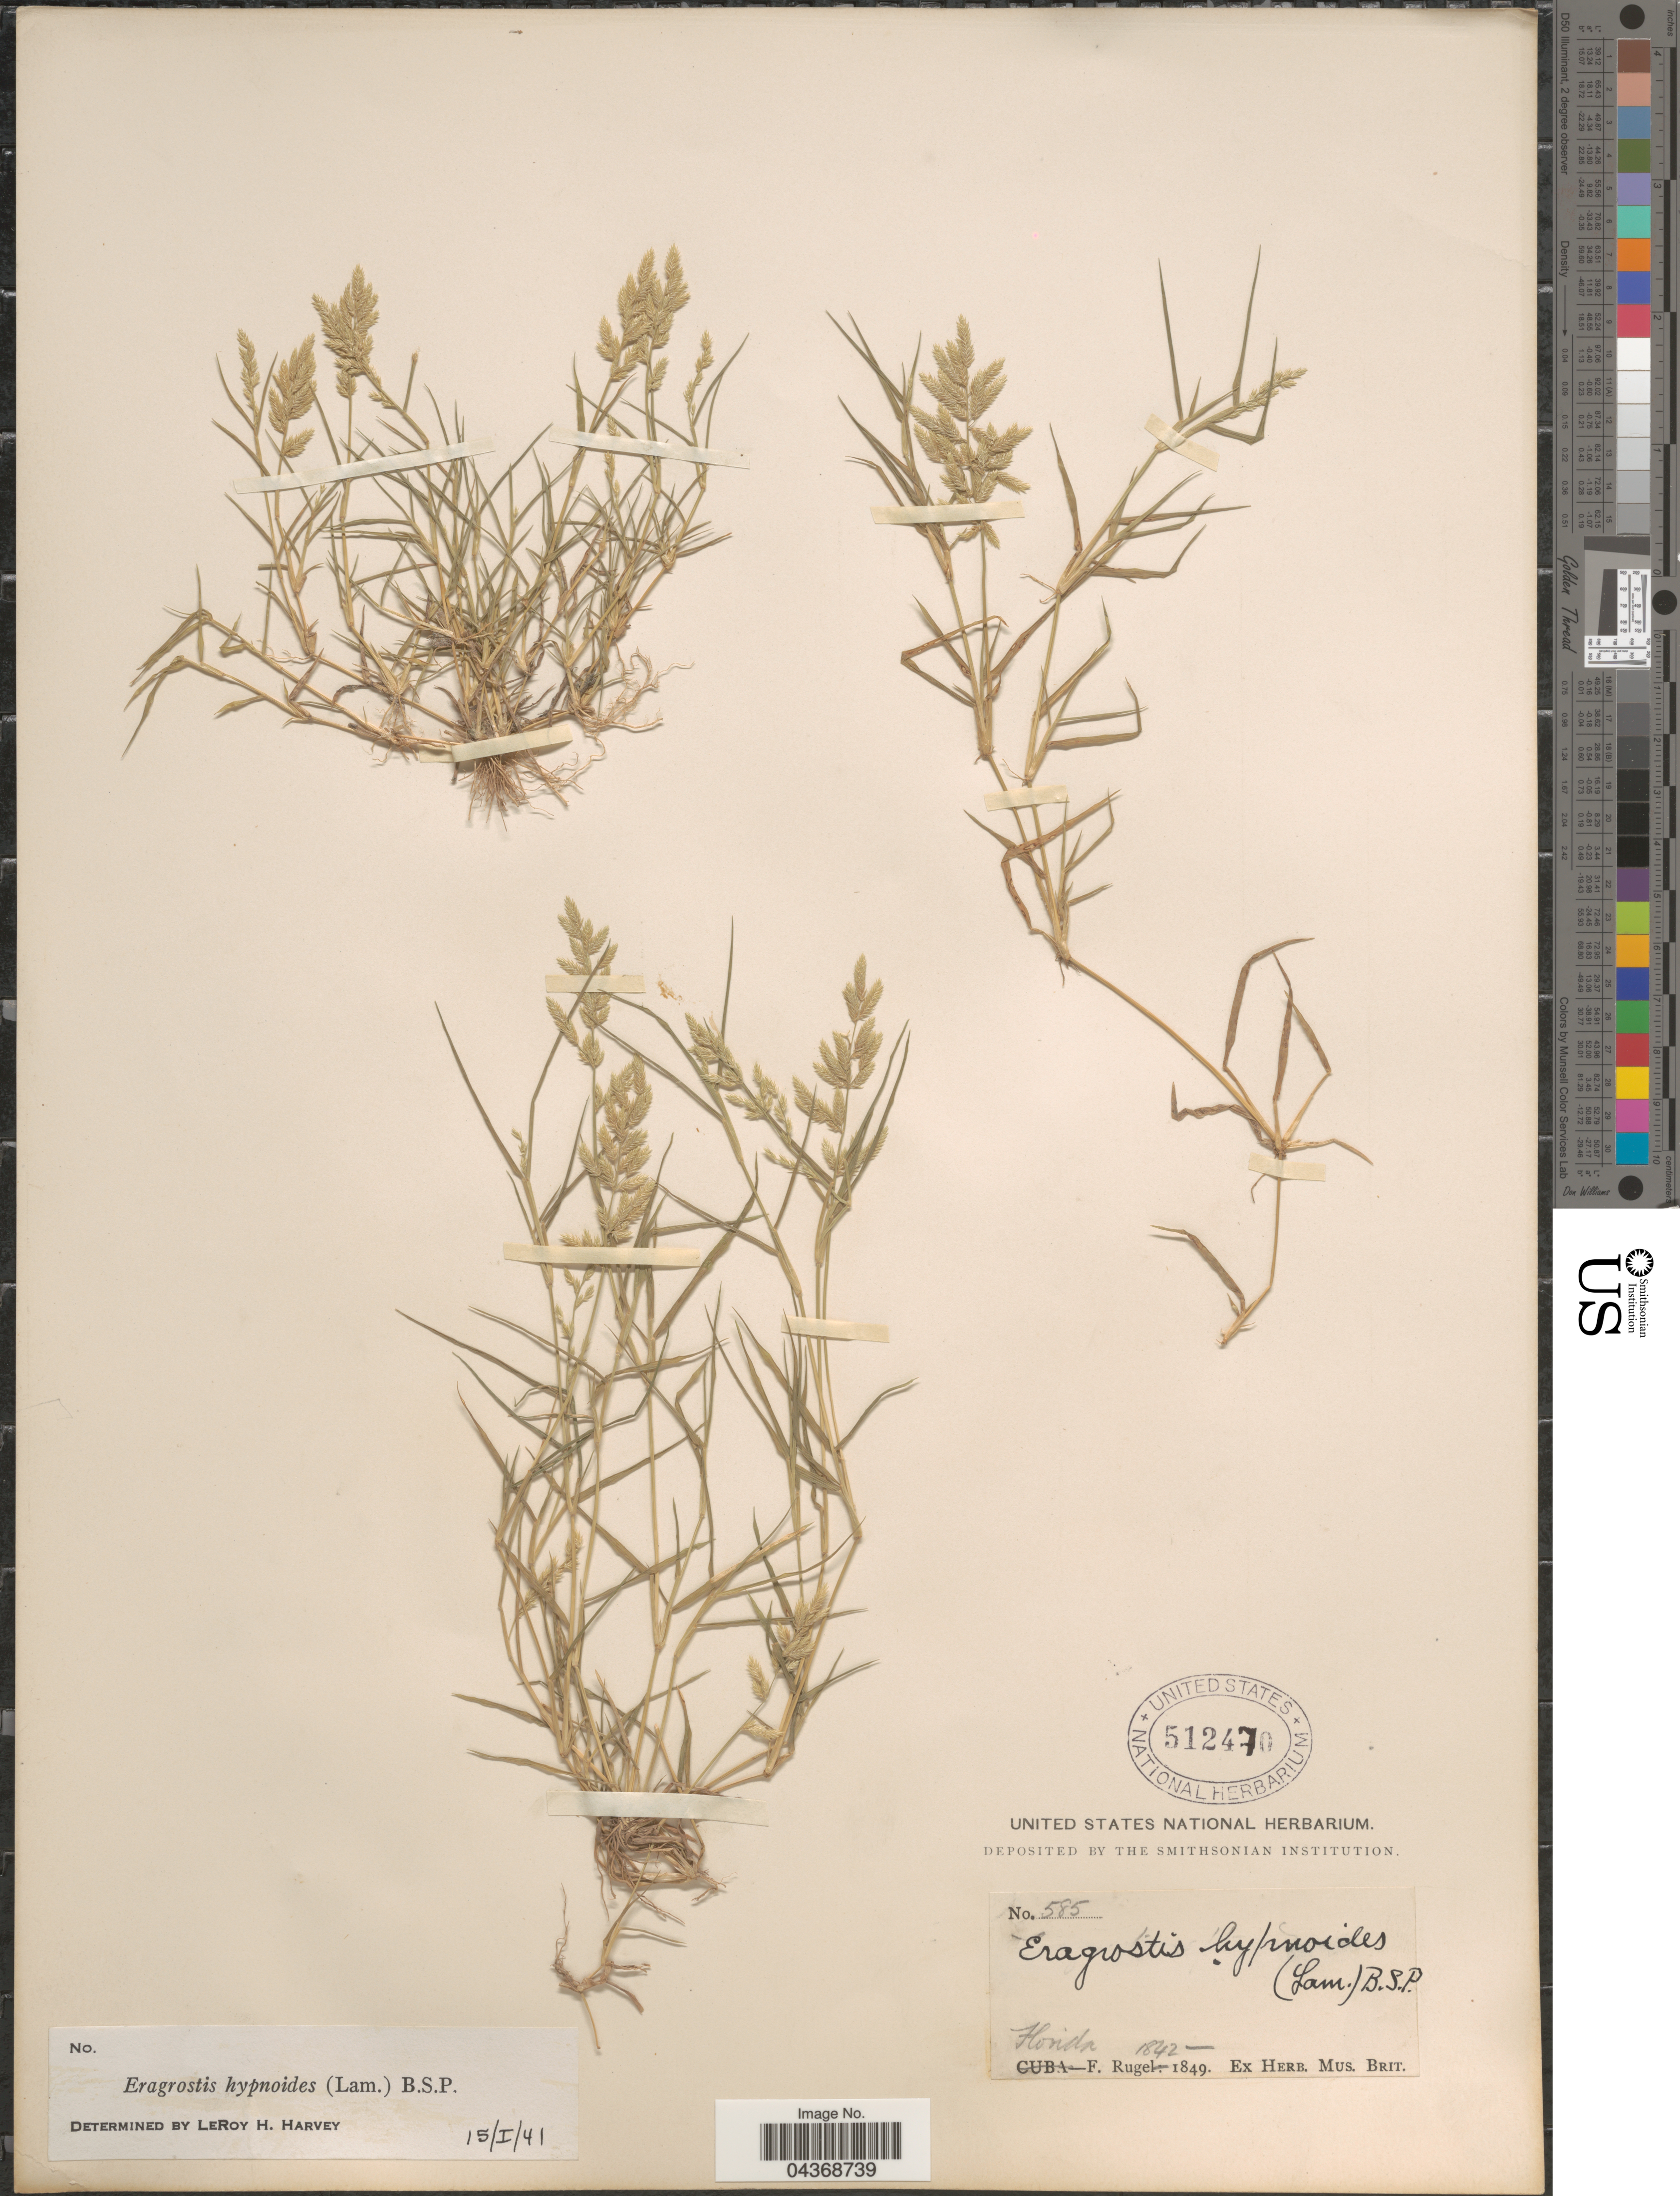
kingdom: Plantae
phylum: Tracheophyta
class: Liliopsida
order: Poales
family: Poaceae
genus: Eragrostis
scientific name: Eragrostis hypnoides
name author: (Lam.) Britton, Stearns & Poggenb.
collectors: F. Rugel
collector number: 585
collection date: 1842/1849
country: United States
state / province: Florida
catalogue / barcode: US 512470